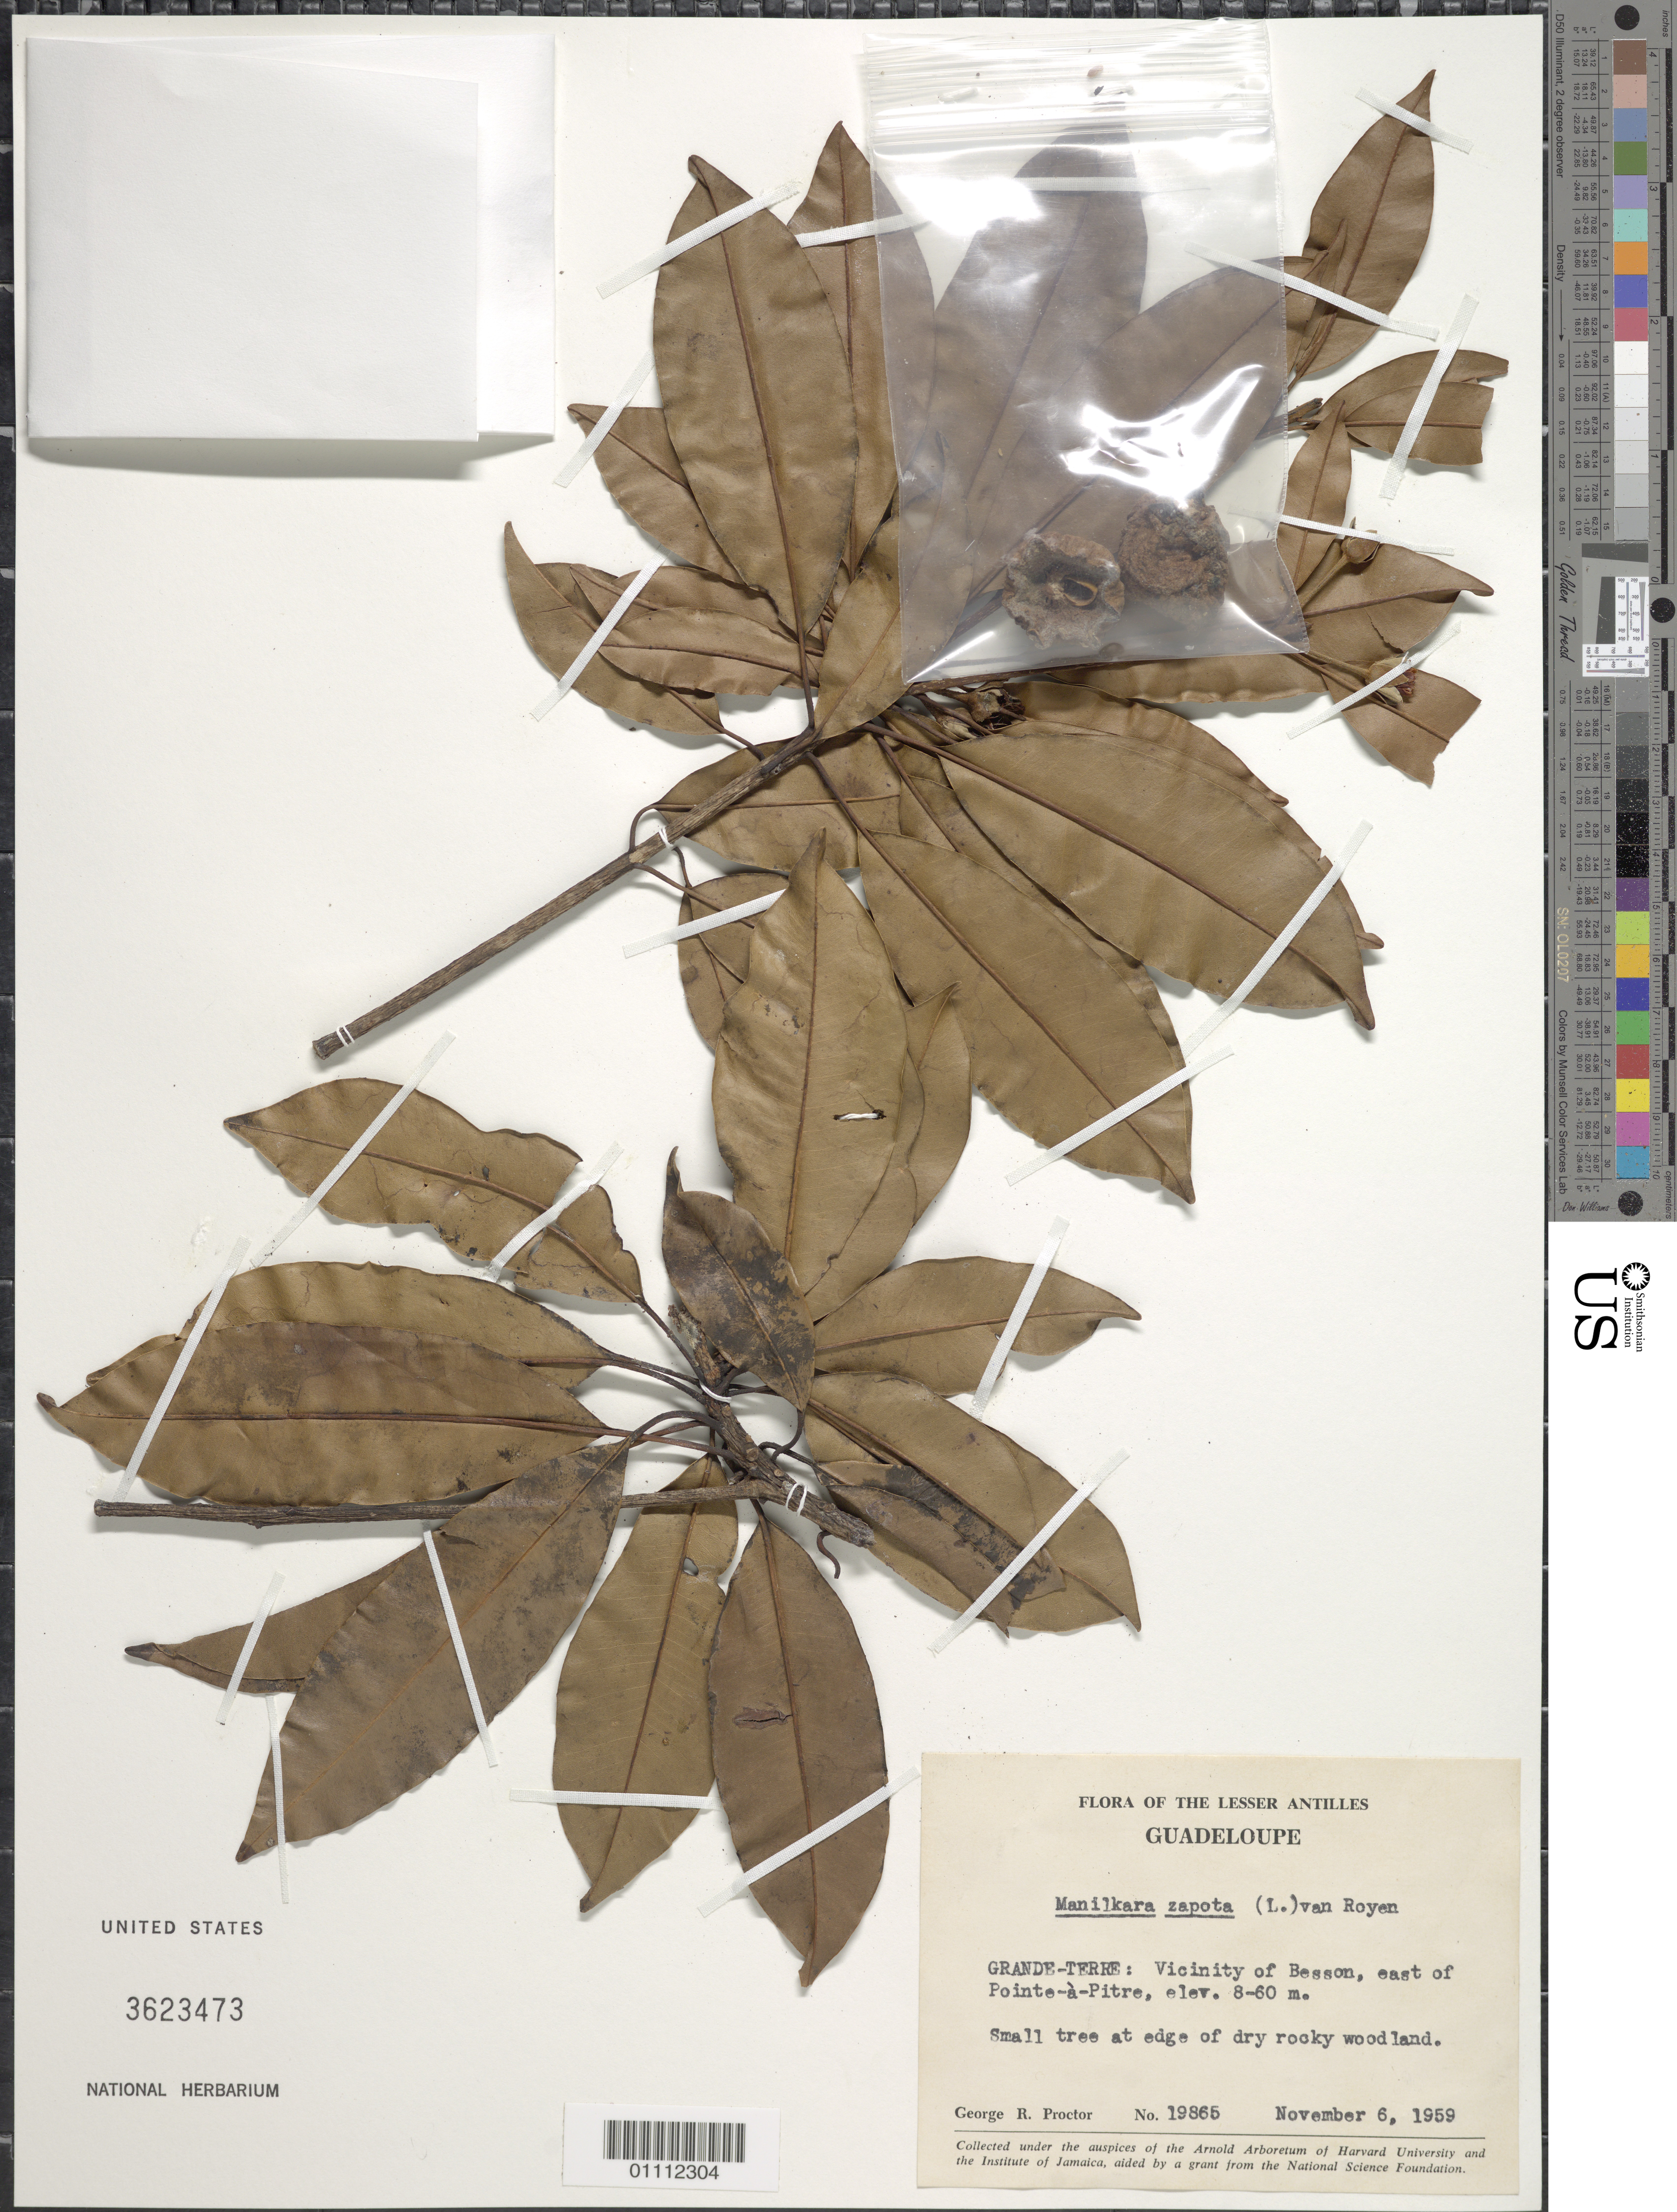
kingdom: Plantae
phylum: Tracheophyta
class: Magnoliopsida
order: Ericales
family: Sapotaceae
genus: Manilkara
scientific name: Manilkara zapota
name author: (L.) P. Royen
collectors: G. R. Proctor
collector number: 19865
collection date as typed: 06 Nov 1959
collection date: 1959-11-06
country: Guadeloupe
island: Grande Terre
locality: Besson vicinity, E of Point-a-Pitre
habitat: At edge of dry rocky woodland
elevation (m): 8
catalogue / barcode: US 3623473